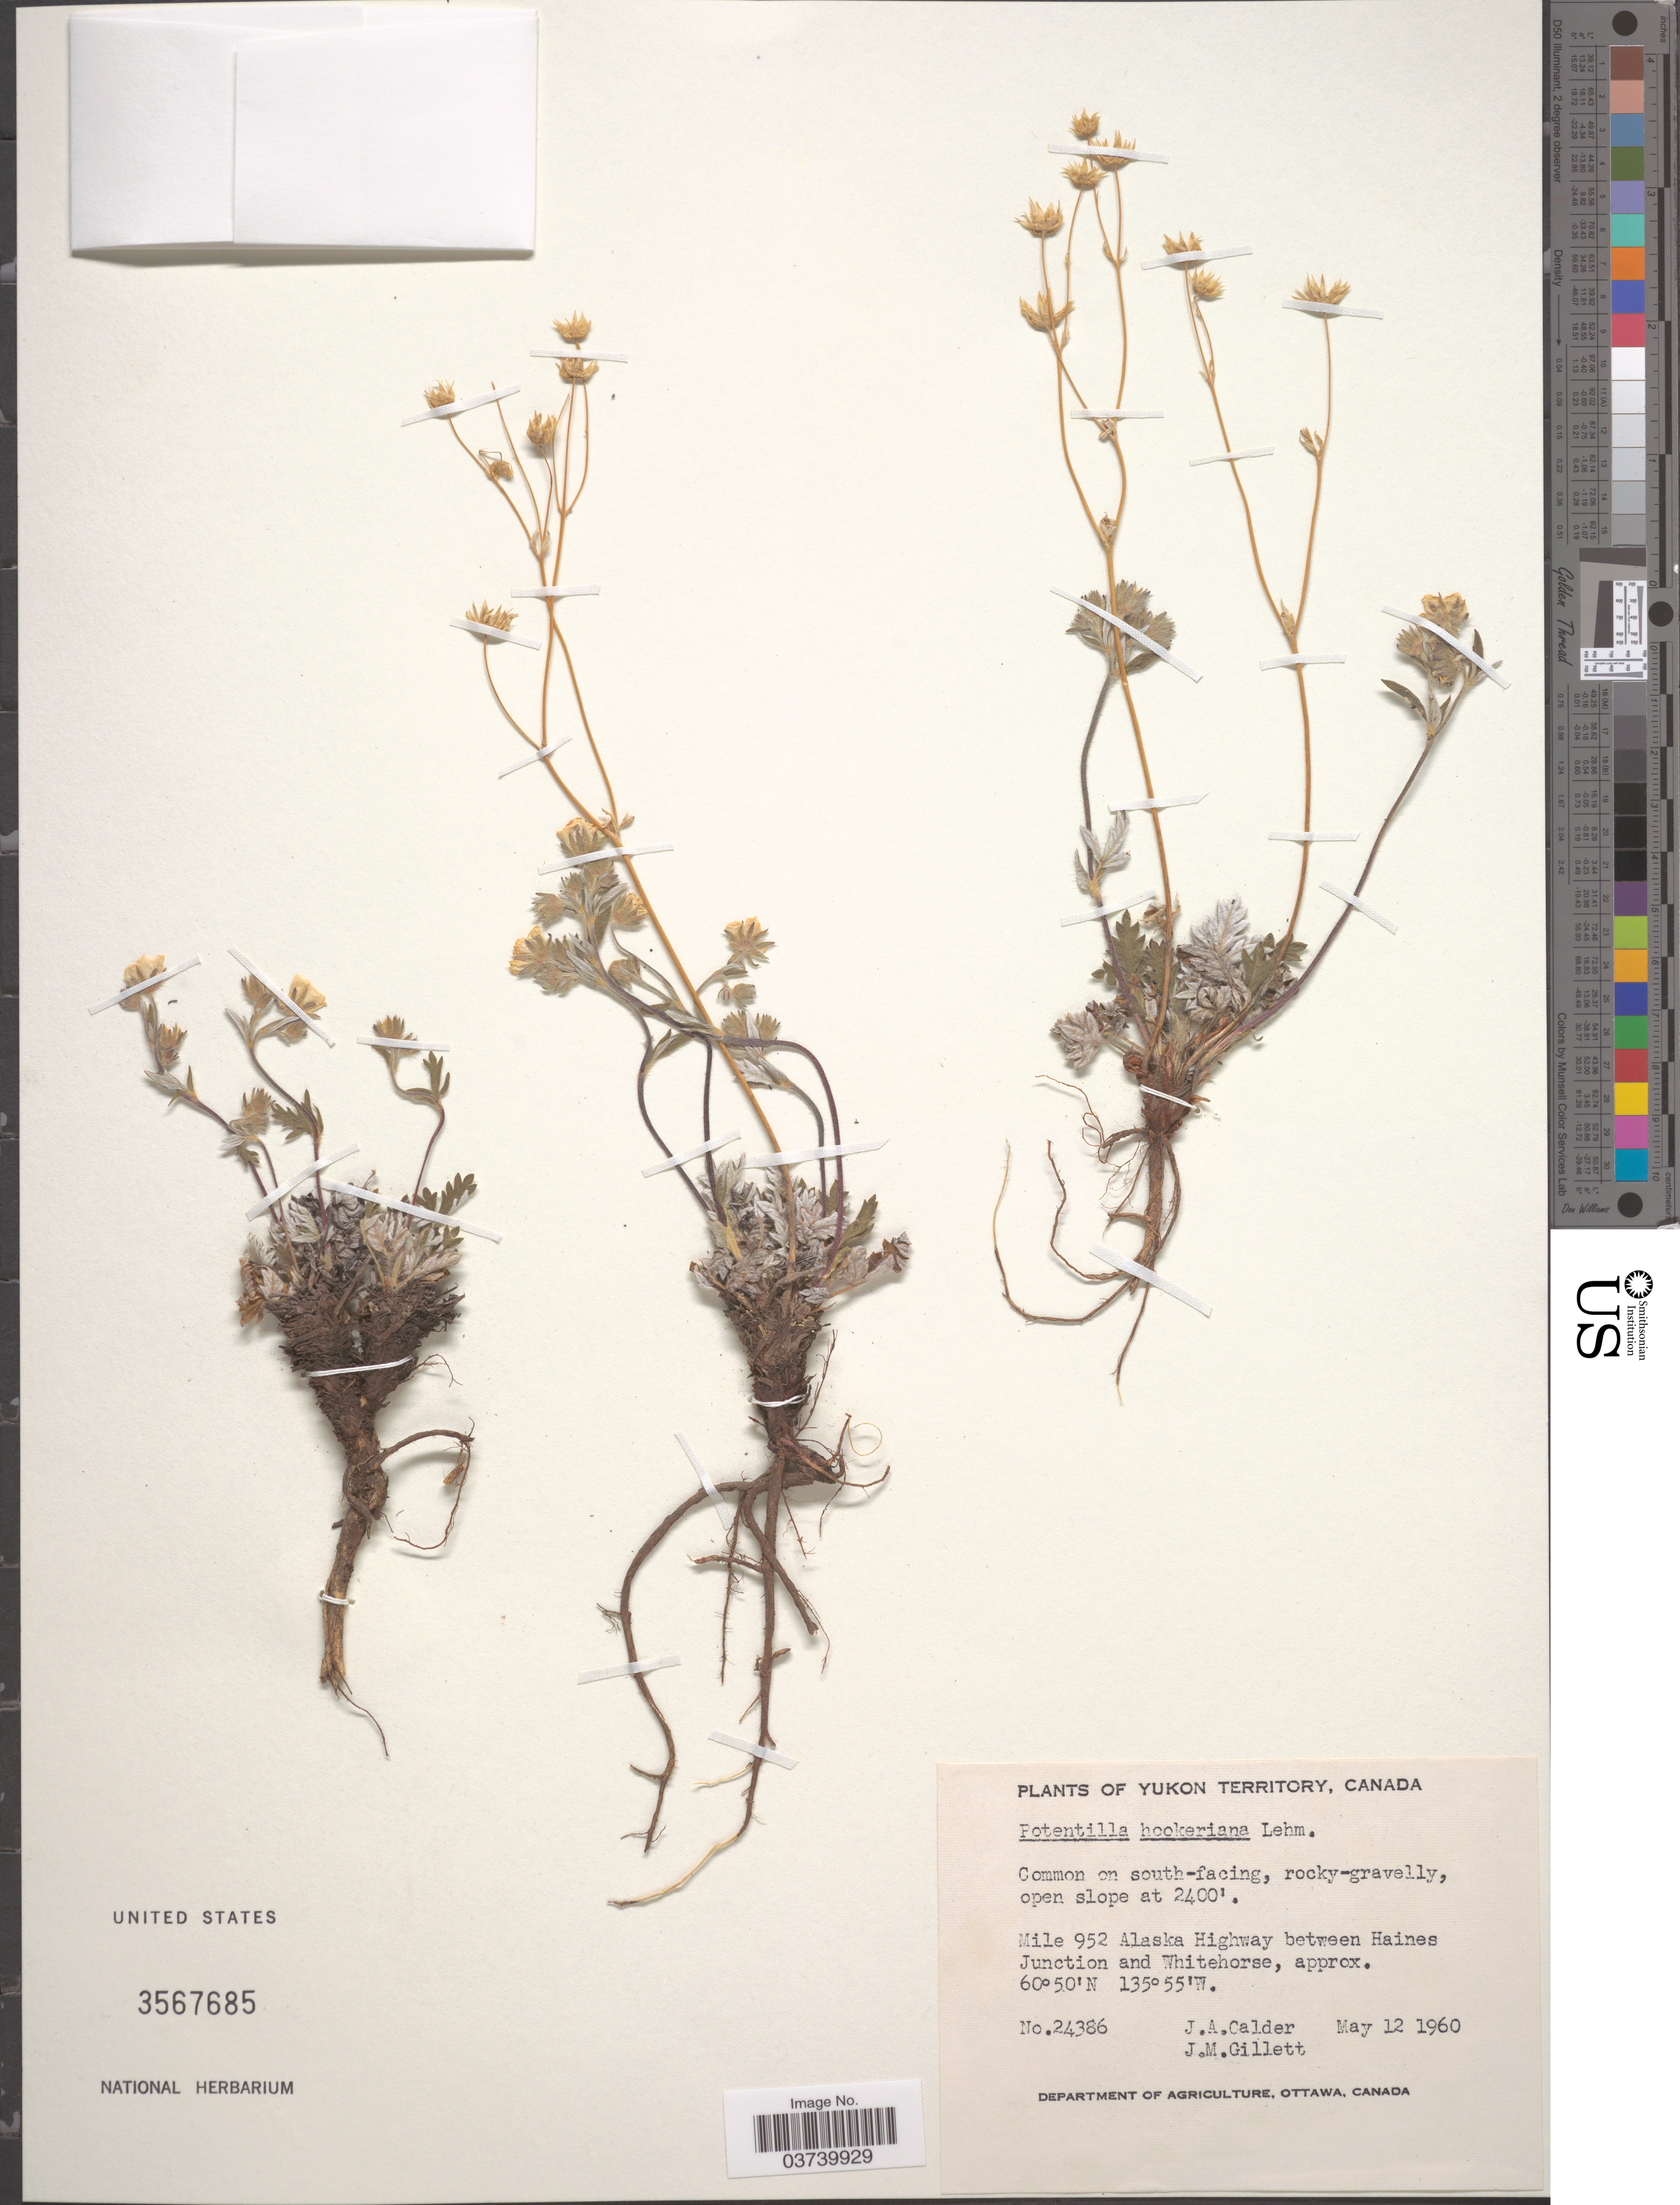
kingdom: Plantae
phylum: Tracheophyta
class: Magnoliopsida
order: Rosales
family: Rosaceae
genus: Potentilla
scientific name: Potentilla hookeriana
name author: F. Lehm.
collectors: J. A. Calder & J. M. Gillett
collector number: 24386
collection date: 1960-05-12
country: Canada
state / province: Yukon Territory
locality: Mile 952 Alaska Highway between Haines Junction and Whitehorse.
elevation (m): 732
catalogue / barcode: US 3567685